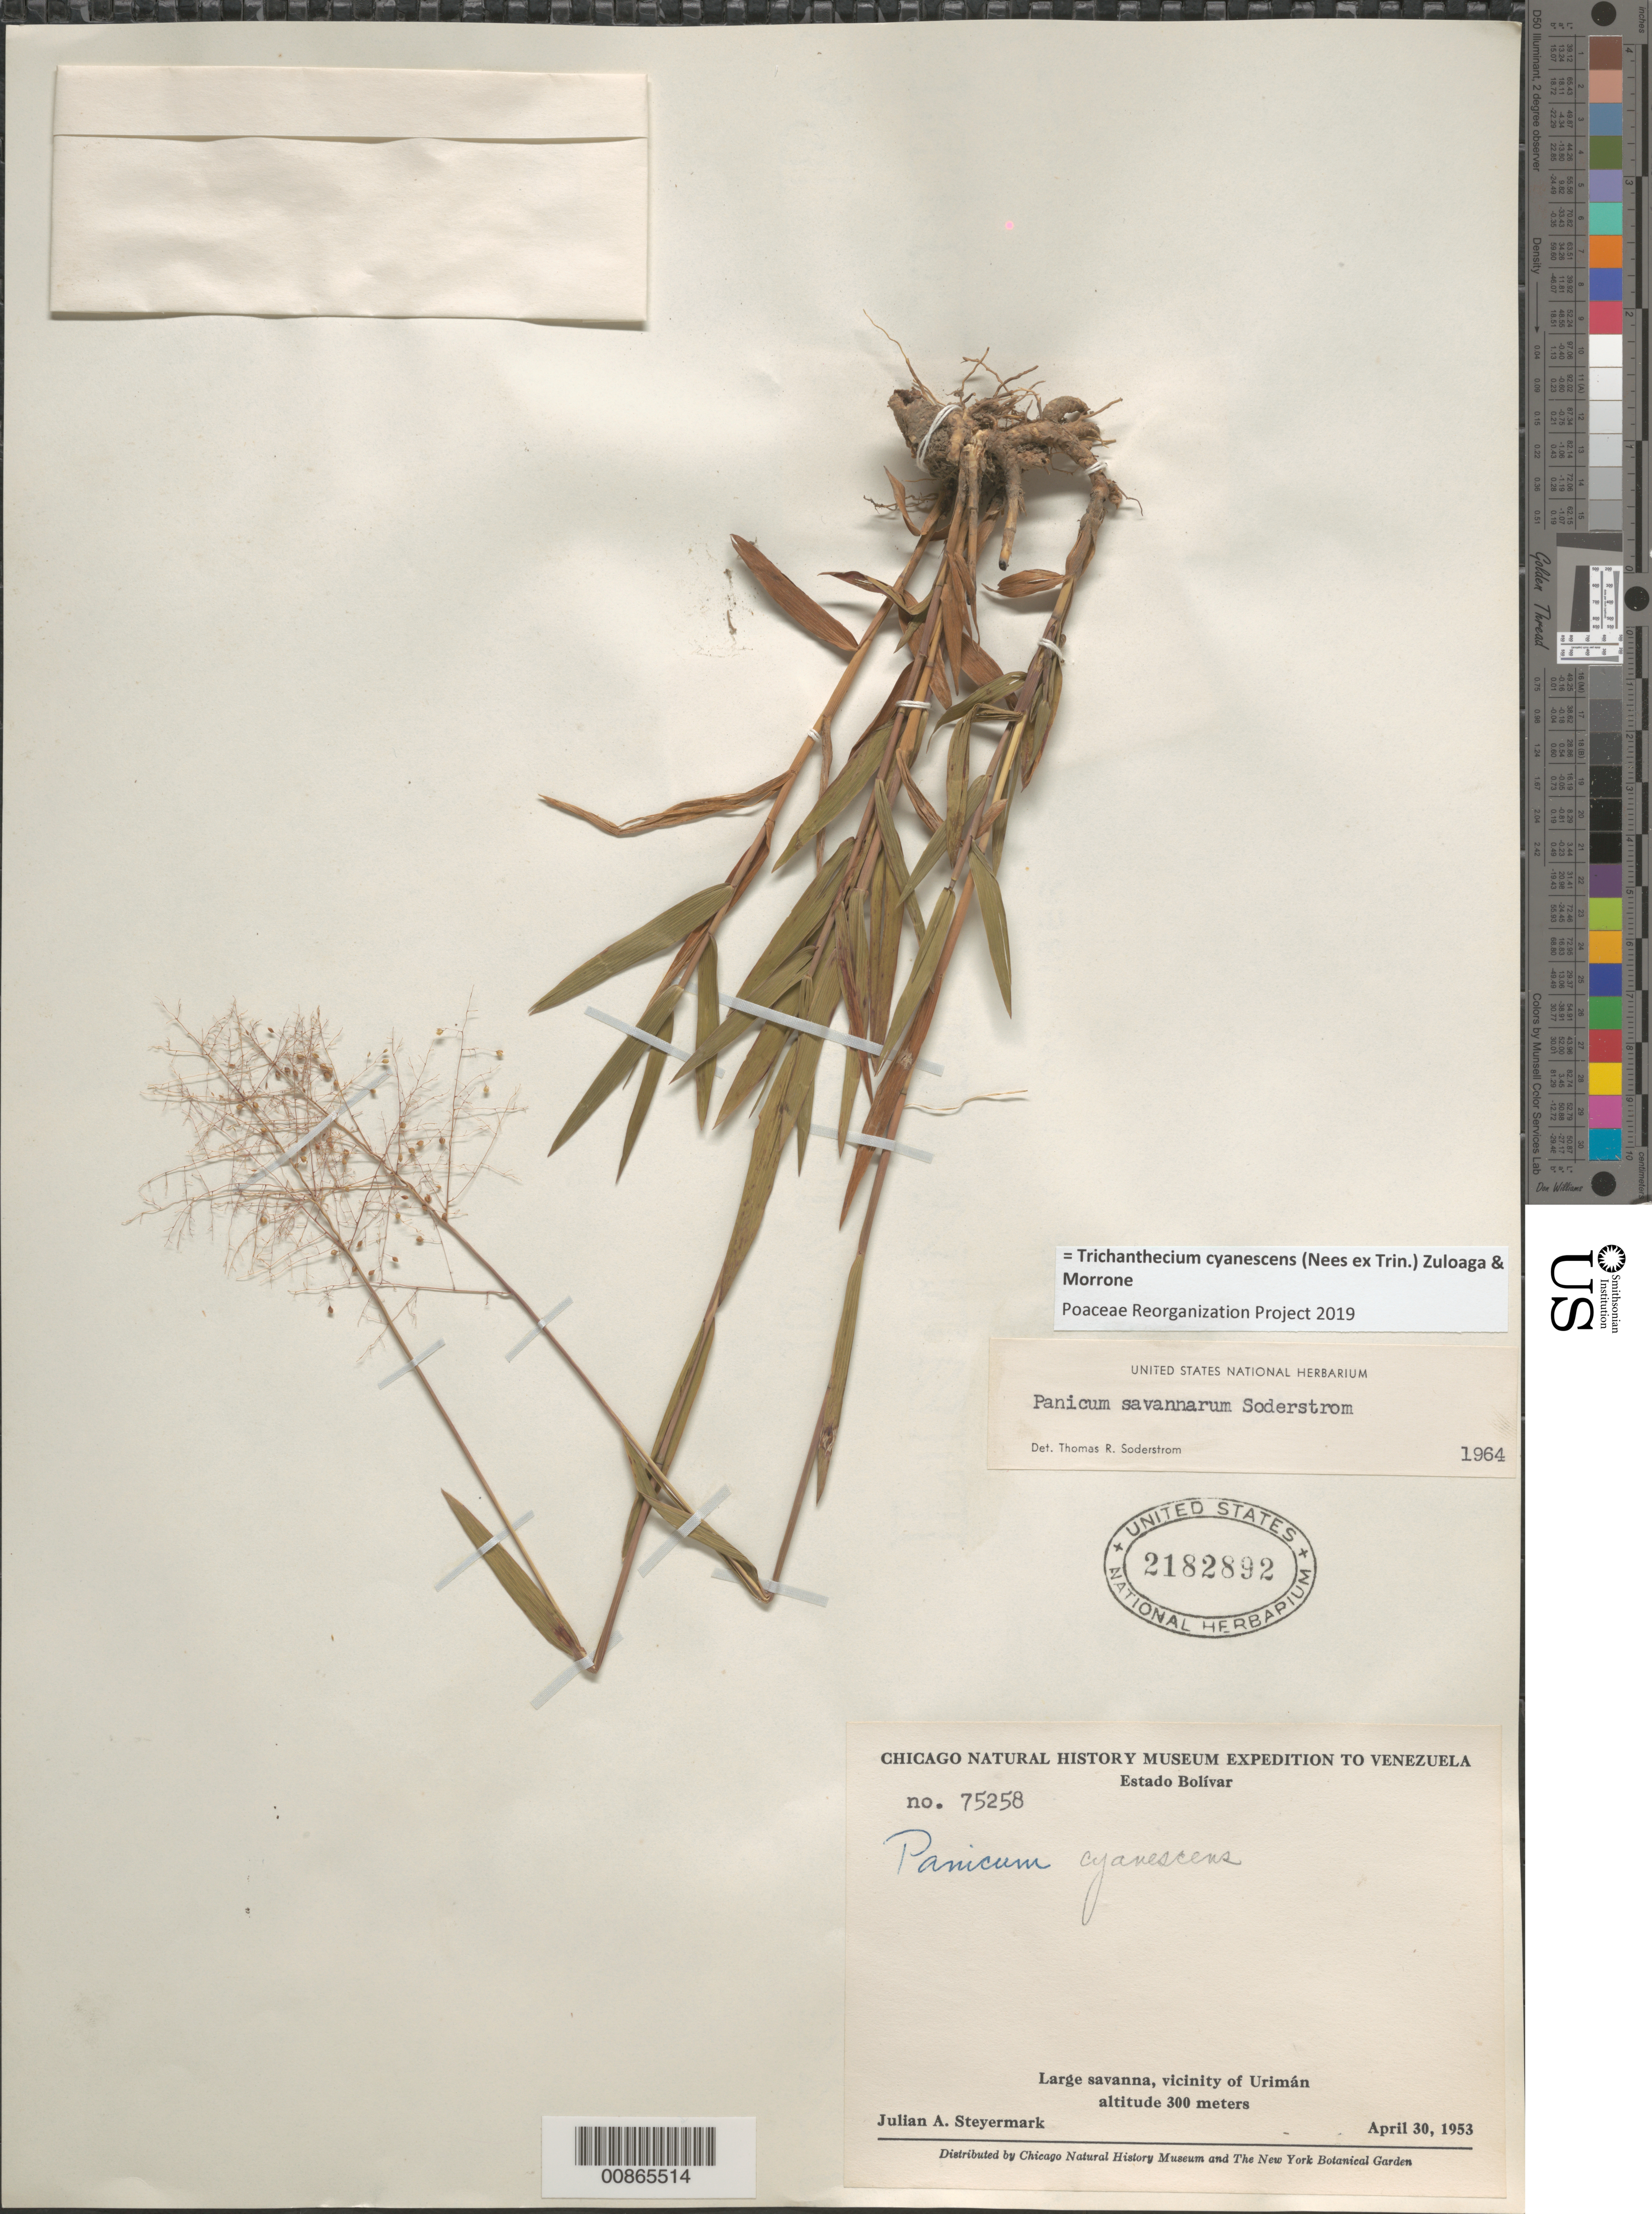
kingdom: Plantae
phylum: Tracheophyta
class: Liliopsida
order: Poales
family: Poaceae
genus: Panicum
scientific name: Panicum cyanescens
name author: Nees ex Trin.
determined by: Soderstrom, T. R.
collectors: J. Steyermark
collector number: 75258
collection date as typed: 30-Apr-53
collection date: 1953-04-30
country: Venezuela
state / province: Bolívar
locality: Urimán, vicinity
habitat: Large savanna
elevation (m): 300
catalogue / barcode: US 2182892